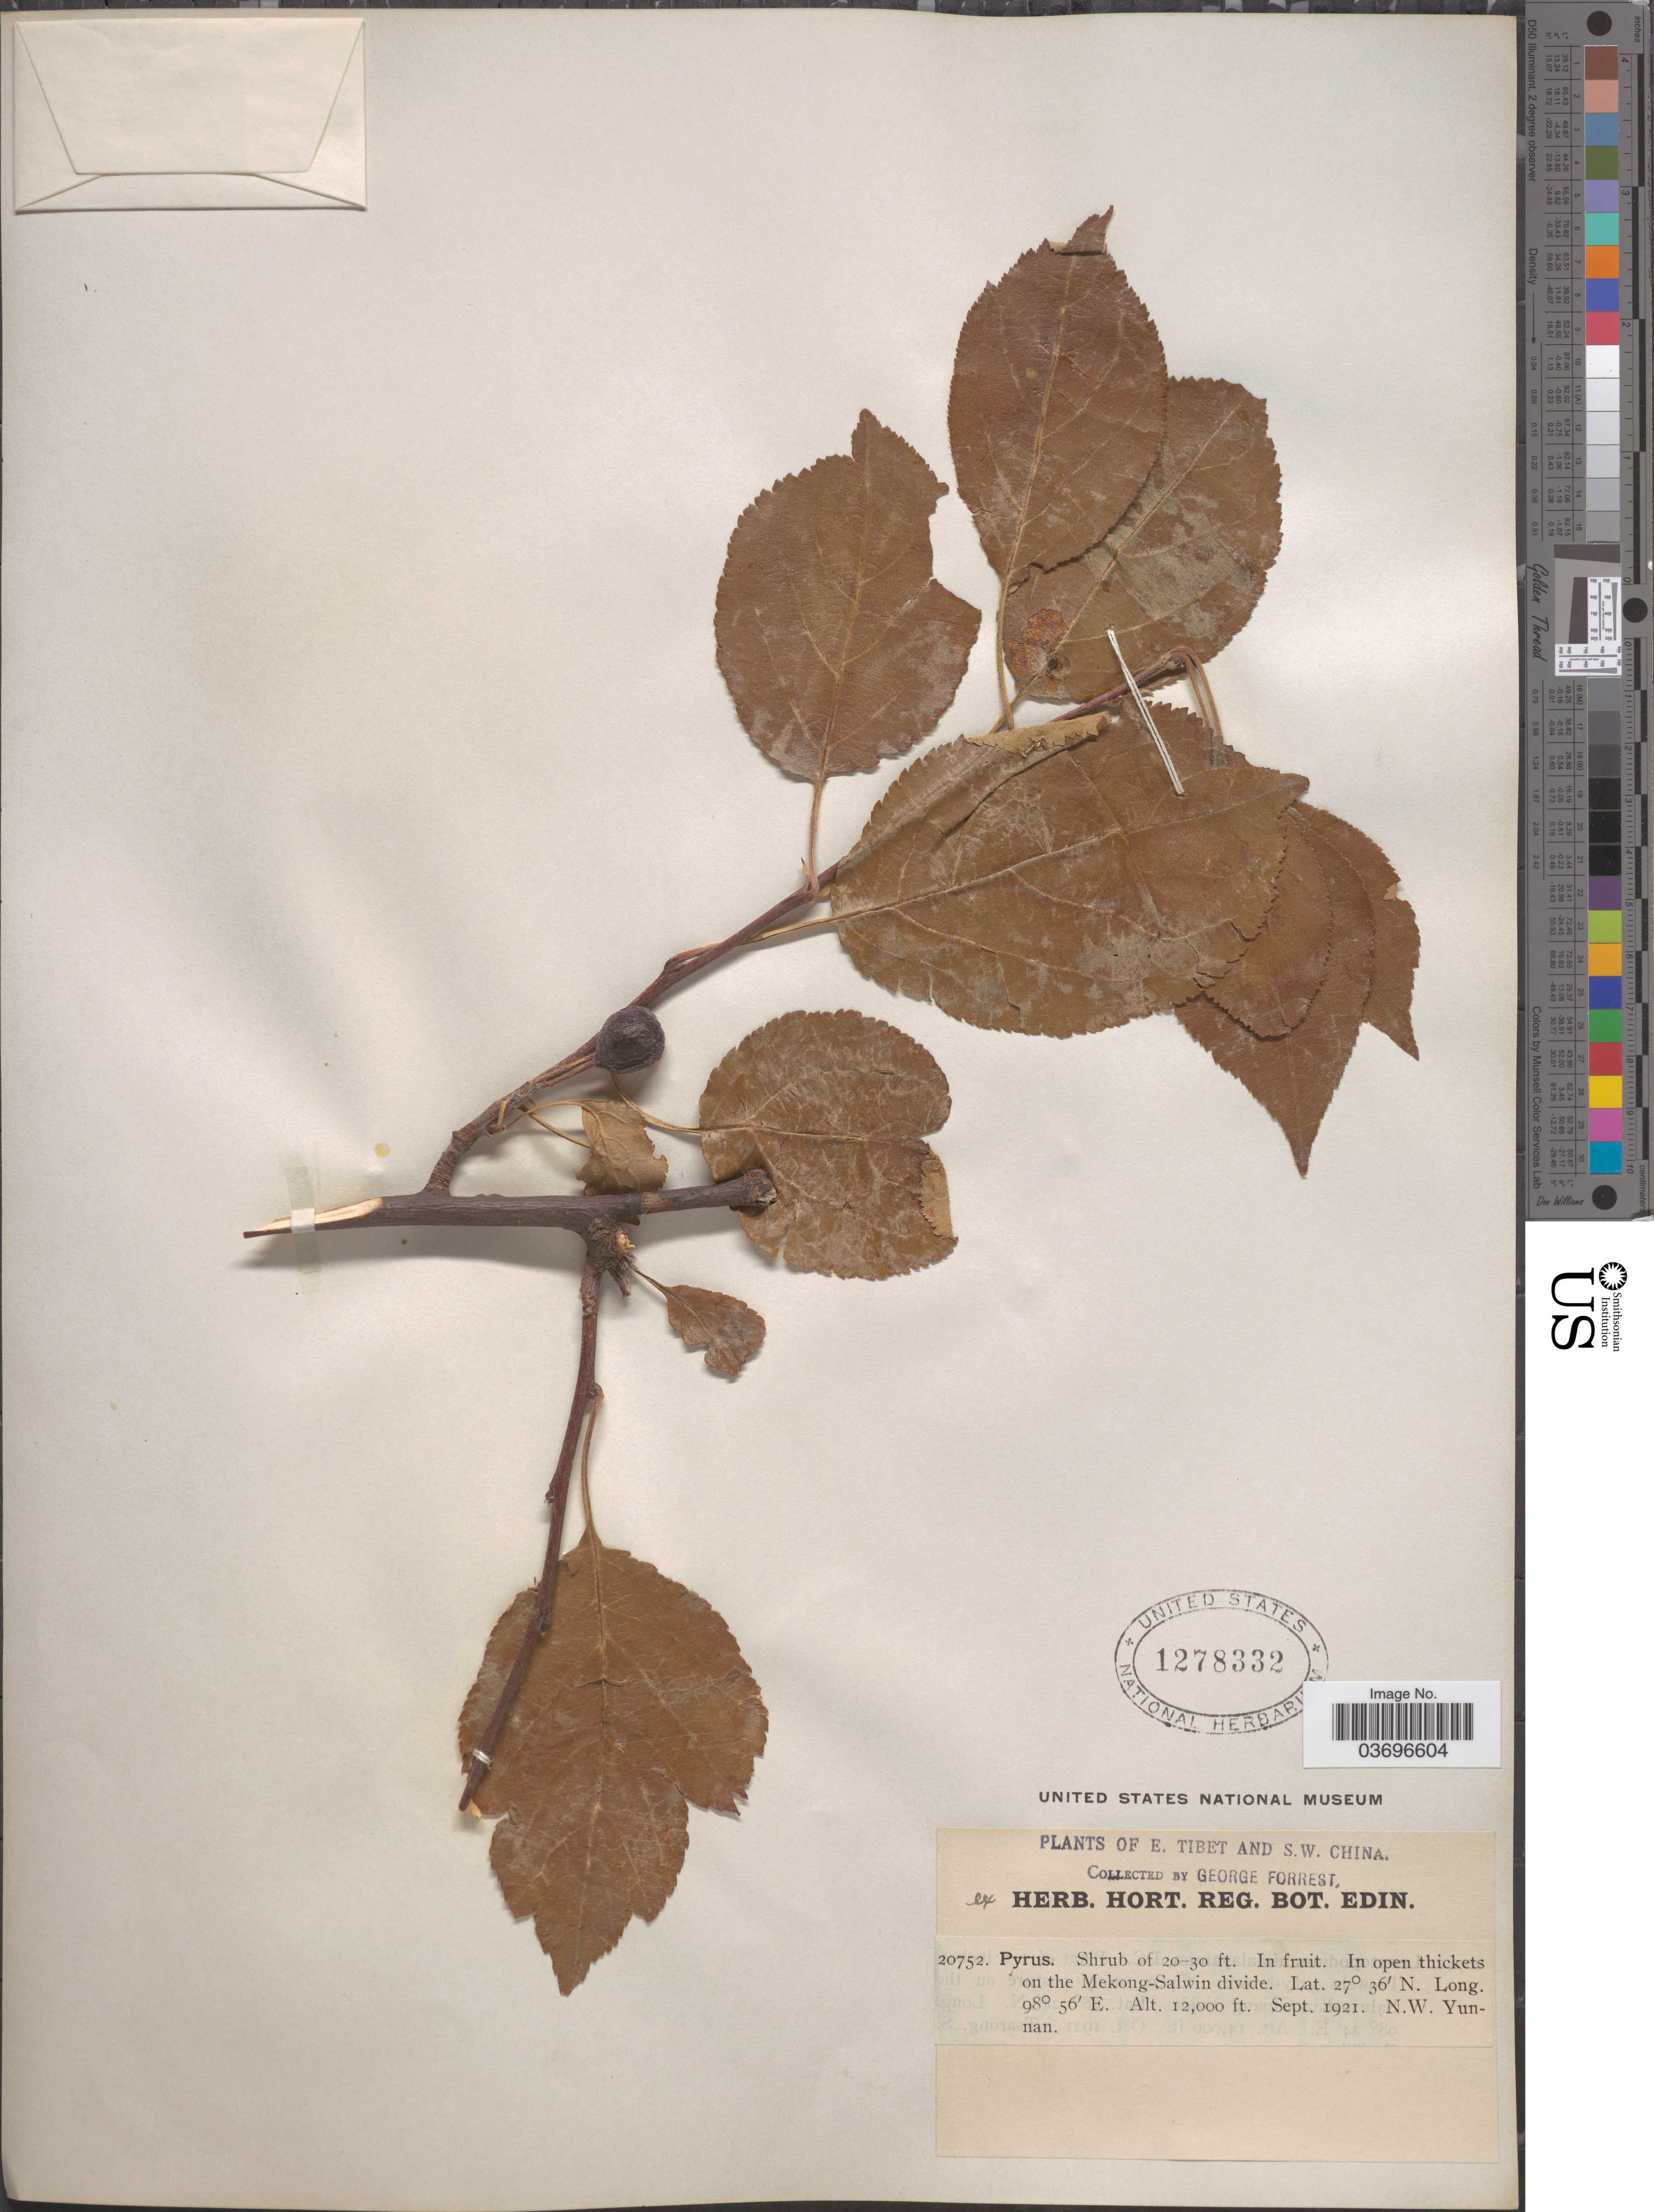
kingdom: Plantae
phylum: Tracheophyta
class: Magnoliopsida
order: Rosales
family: Rosaceae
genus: Pyrus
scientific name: Pyrus sp.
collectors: G. Forrest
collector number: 20752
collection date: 1921-09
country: China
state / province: Yunnan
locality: In open thickets on the Mekong-Salwin divide. N.W. Yunnan.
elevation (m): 3658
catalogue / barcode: US 1278332